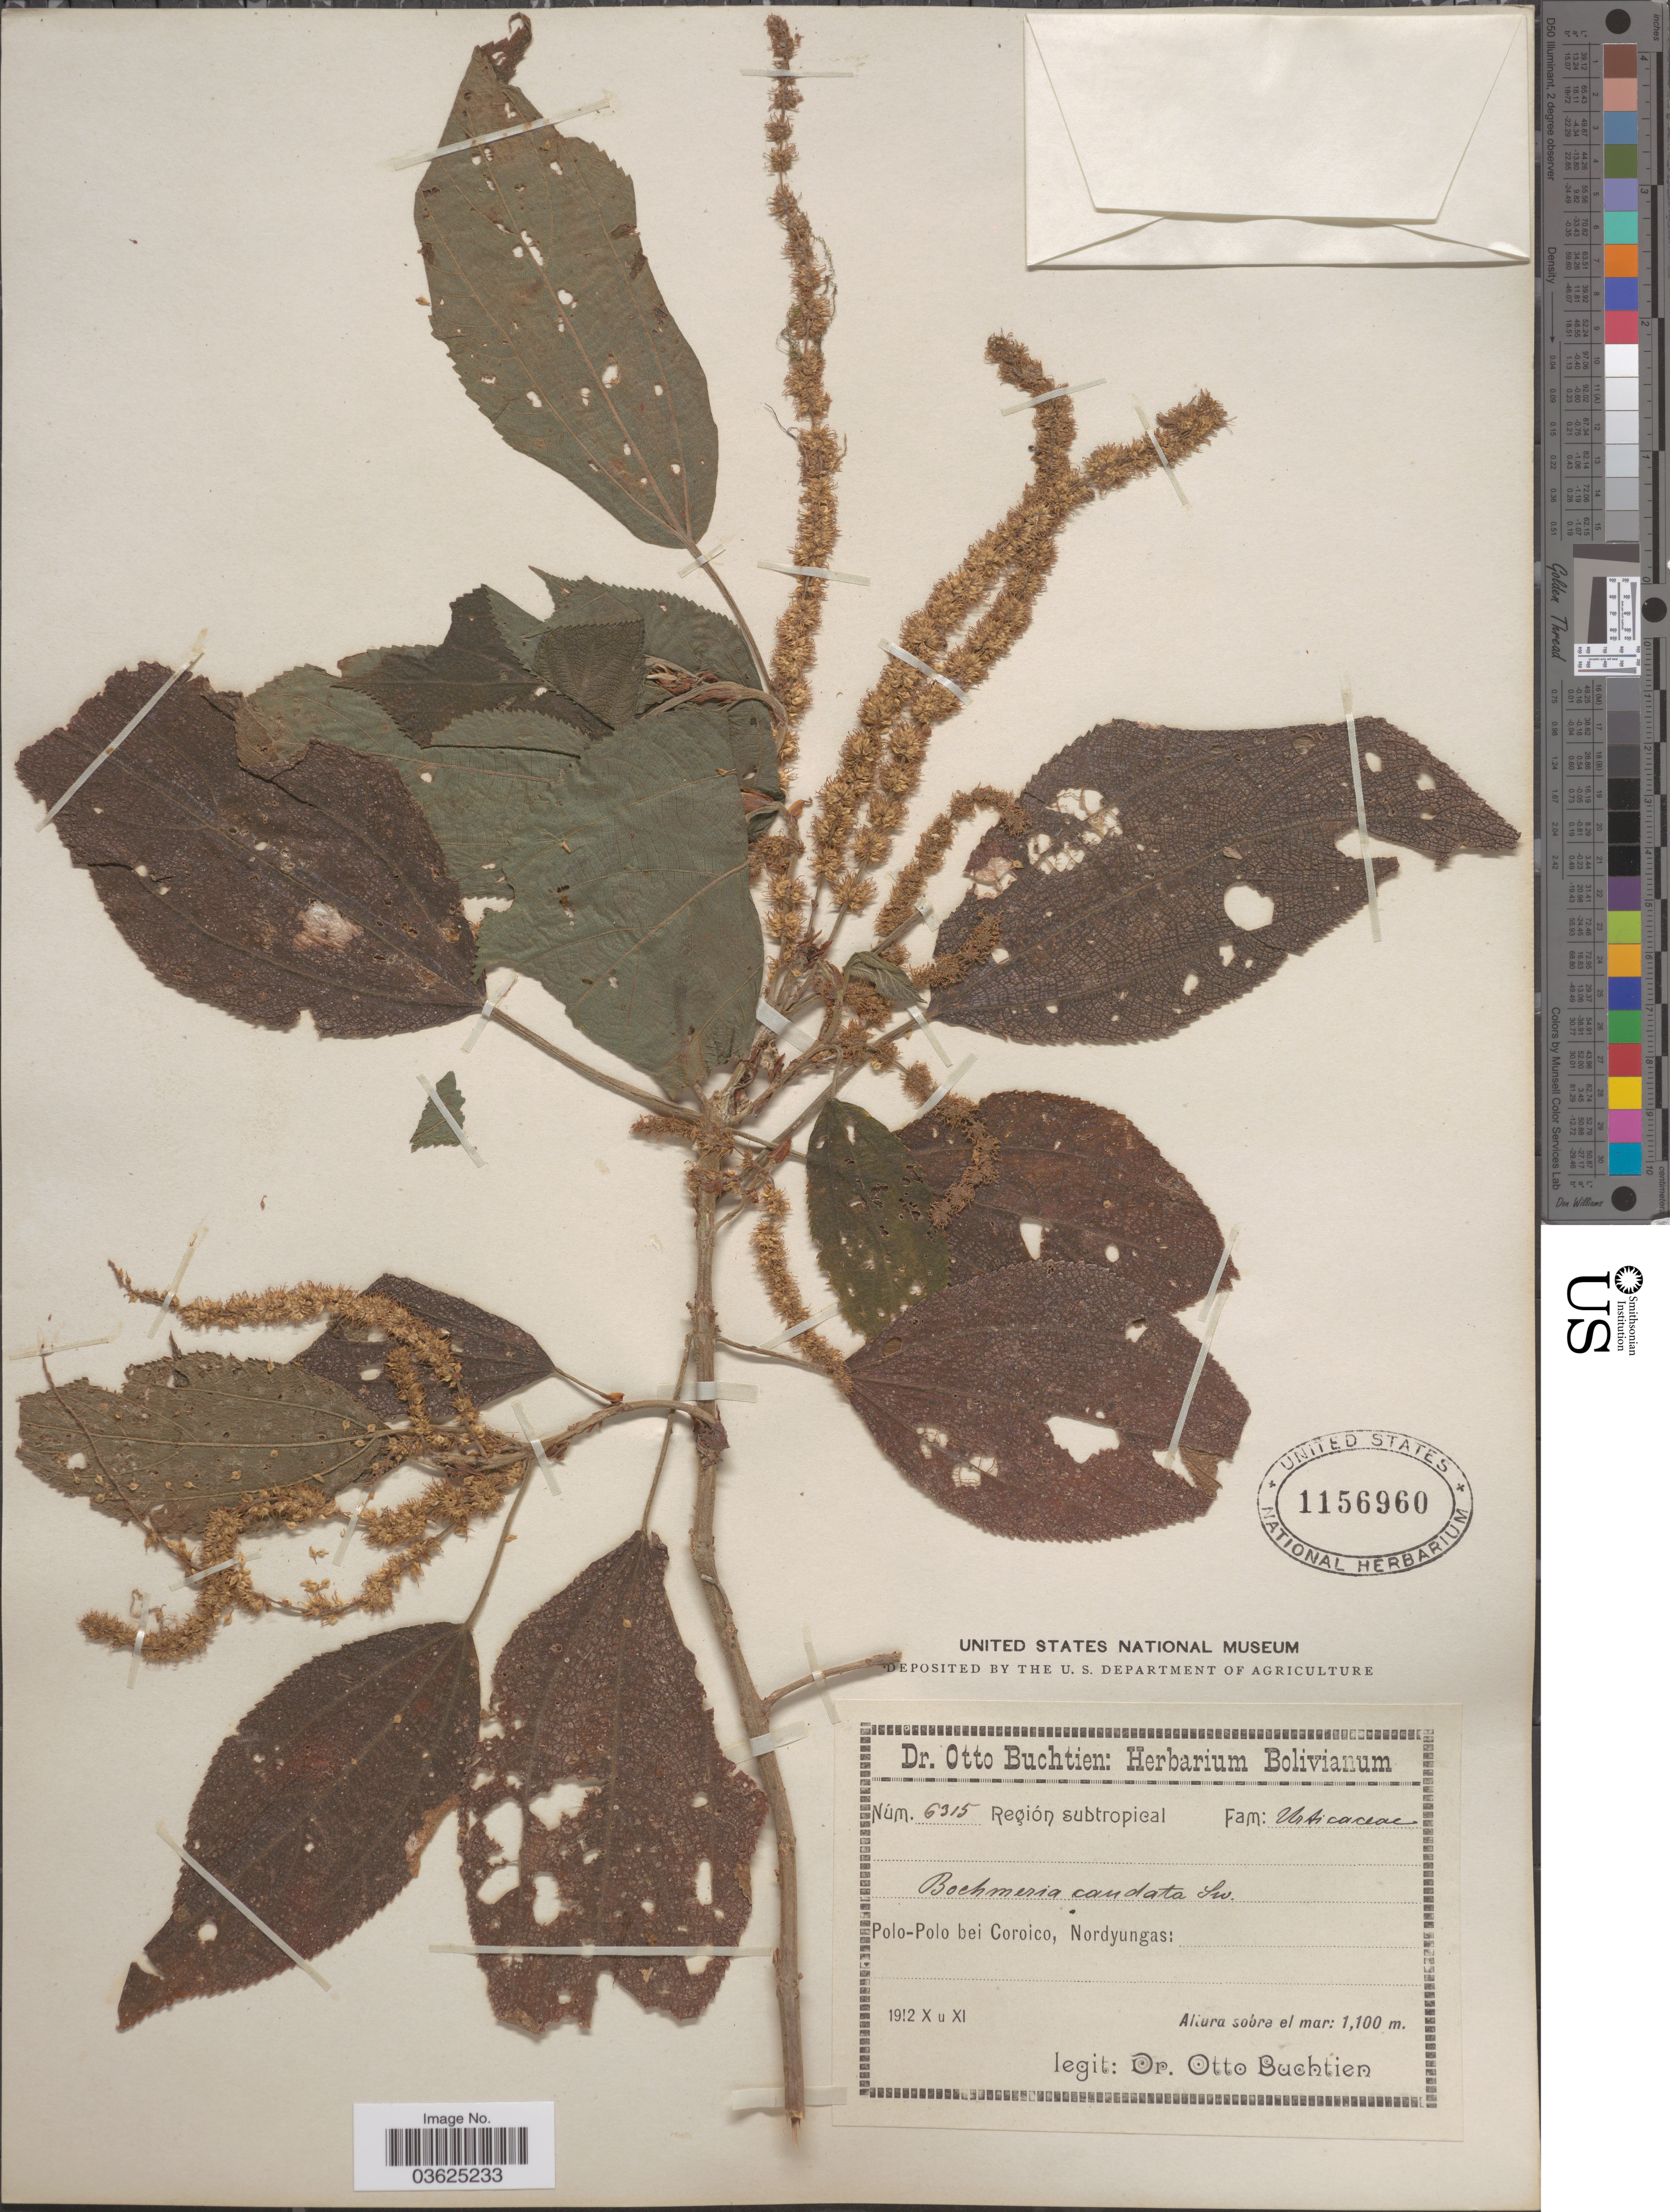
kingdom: Plantae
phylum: Tracheophyta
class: Magnoliopsida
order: Rosales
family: Urticaceae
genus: Boehmeria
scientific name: Boehmeria caudata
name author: Sw.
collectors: O. Buchtien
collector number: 6315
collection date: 1912-10/1912-11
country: Bolivia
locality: Región subtropical. Polo-Polo bei Coroico, Nordyungas.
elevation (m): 1100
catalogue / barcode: US 1156960